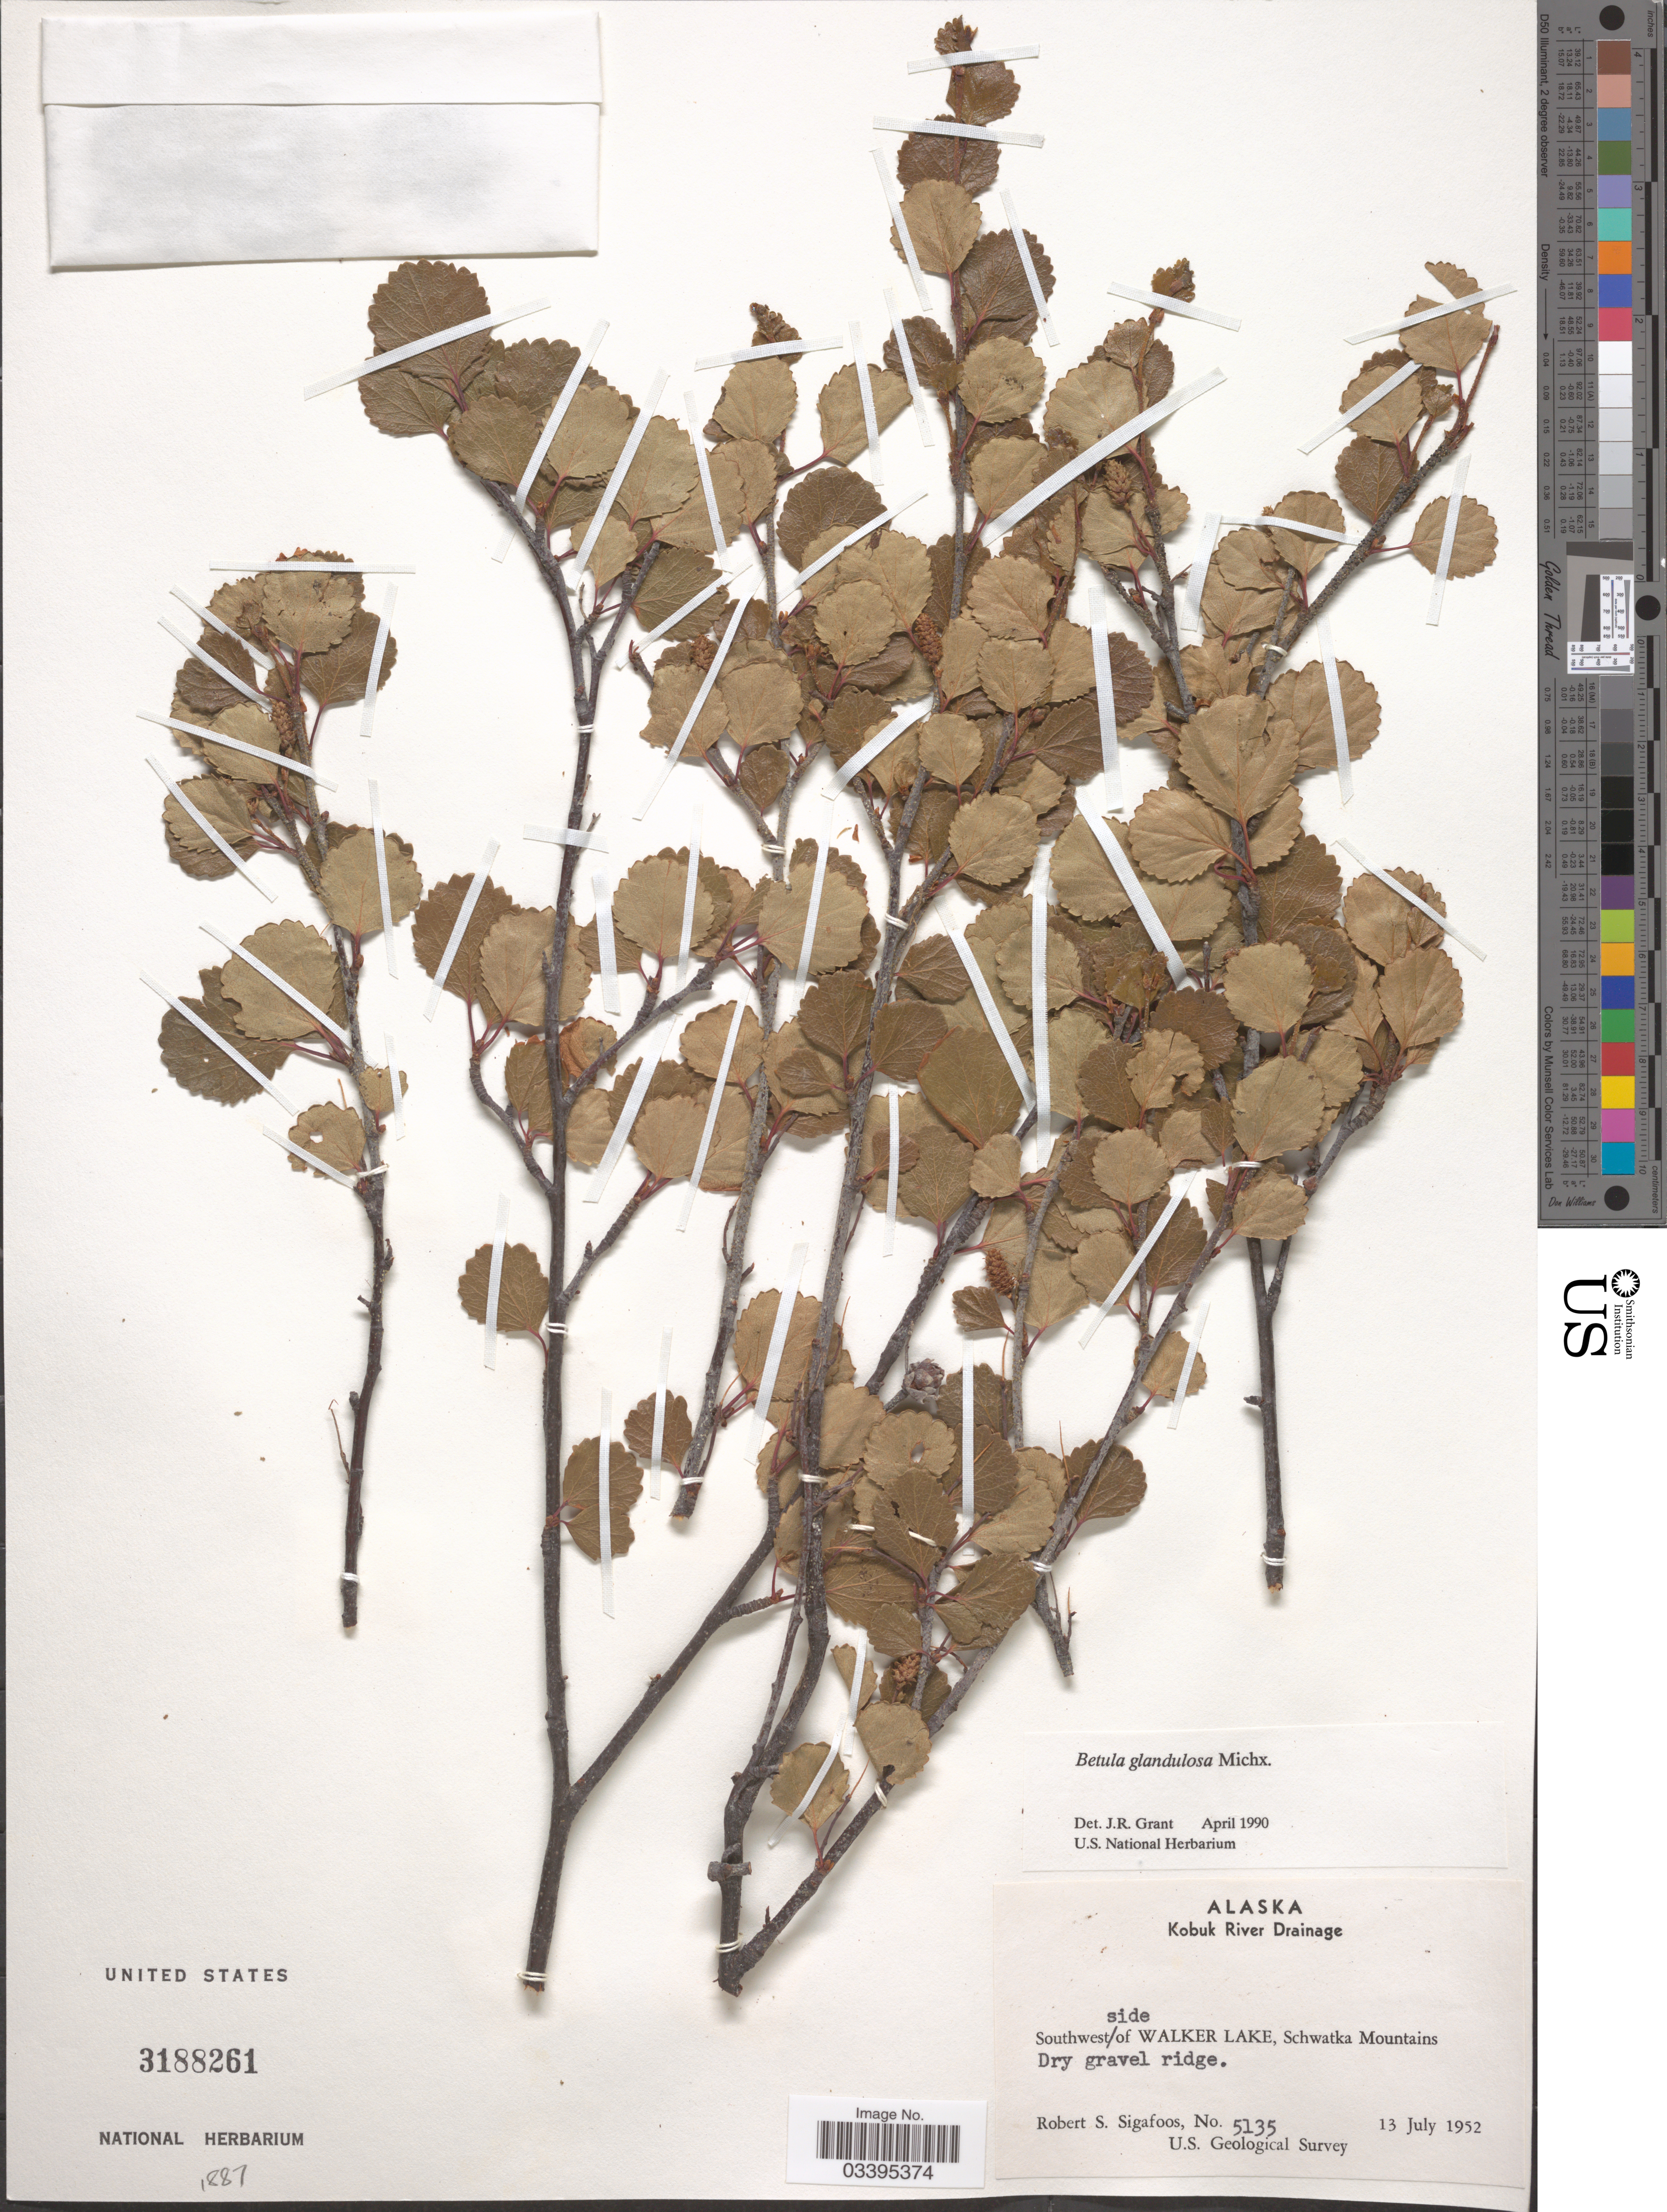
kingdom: Plantae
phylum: Tracheophyta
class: Magnoliopsida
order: Fagales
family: Betulaceae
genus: Betula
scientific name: Betula glandulosa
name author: Michx.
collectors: R. Sigafoos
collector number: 5135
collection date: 1952-07-13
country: United States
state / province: Alaska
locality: Kobuk River Drainage. Southwest side of Walker Lake, Schwatka Mountains.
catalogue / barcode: US 3188261